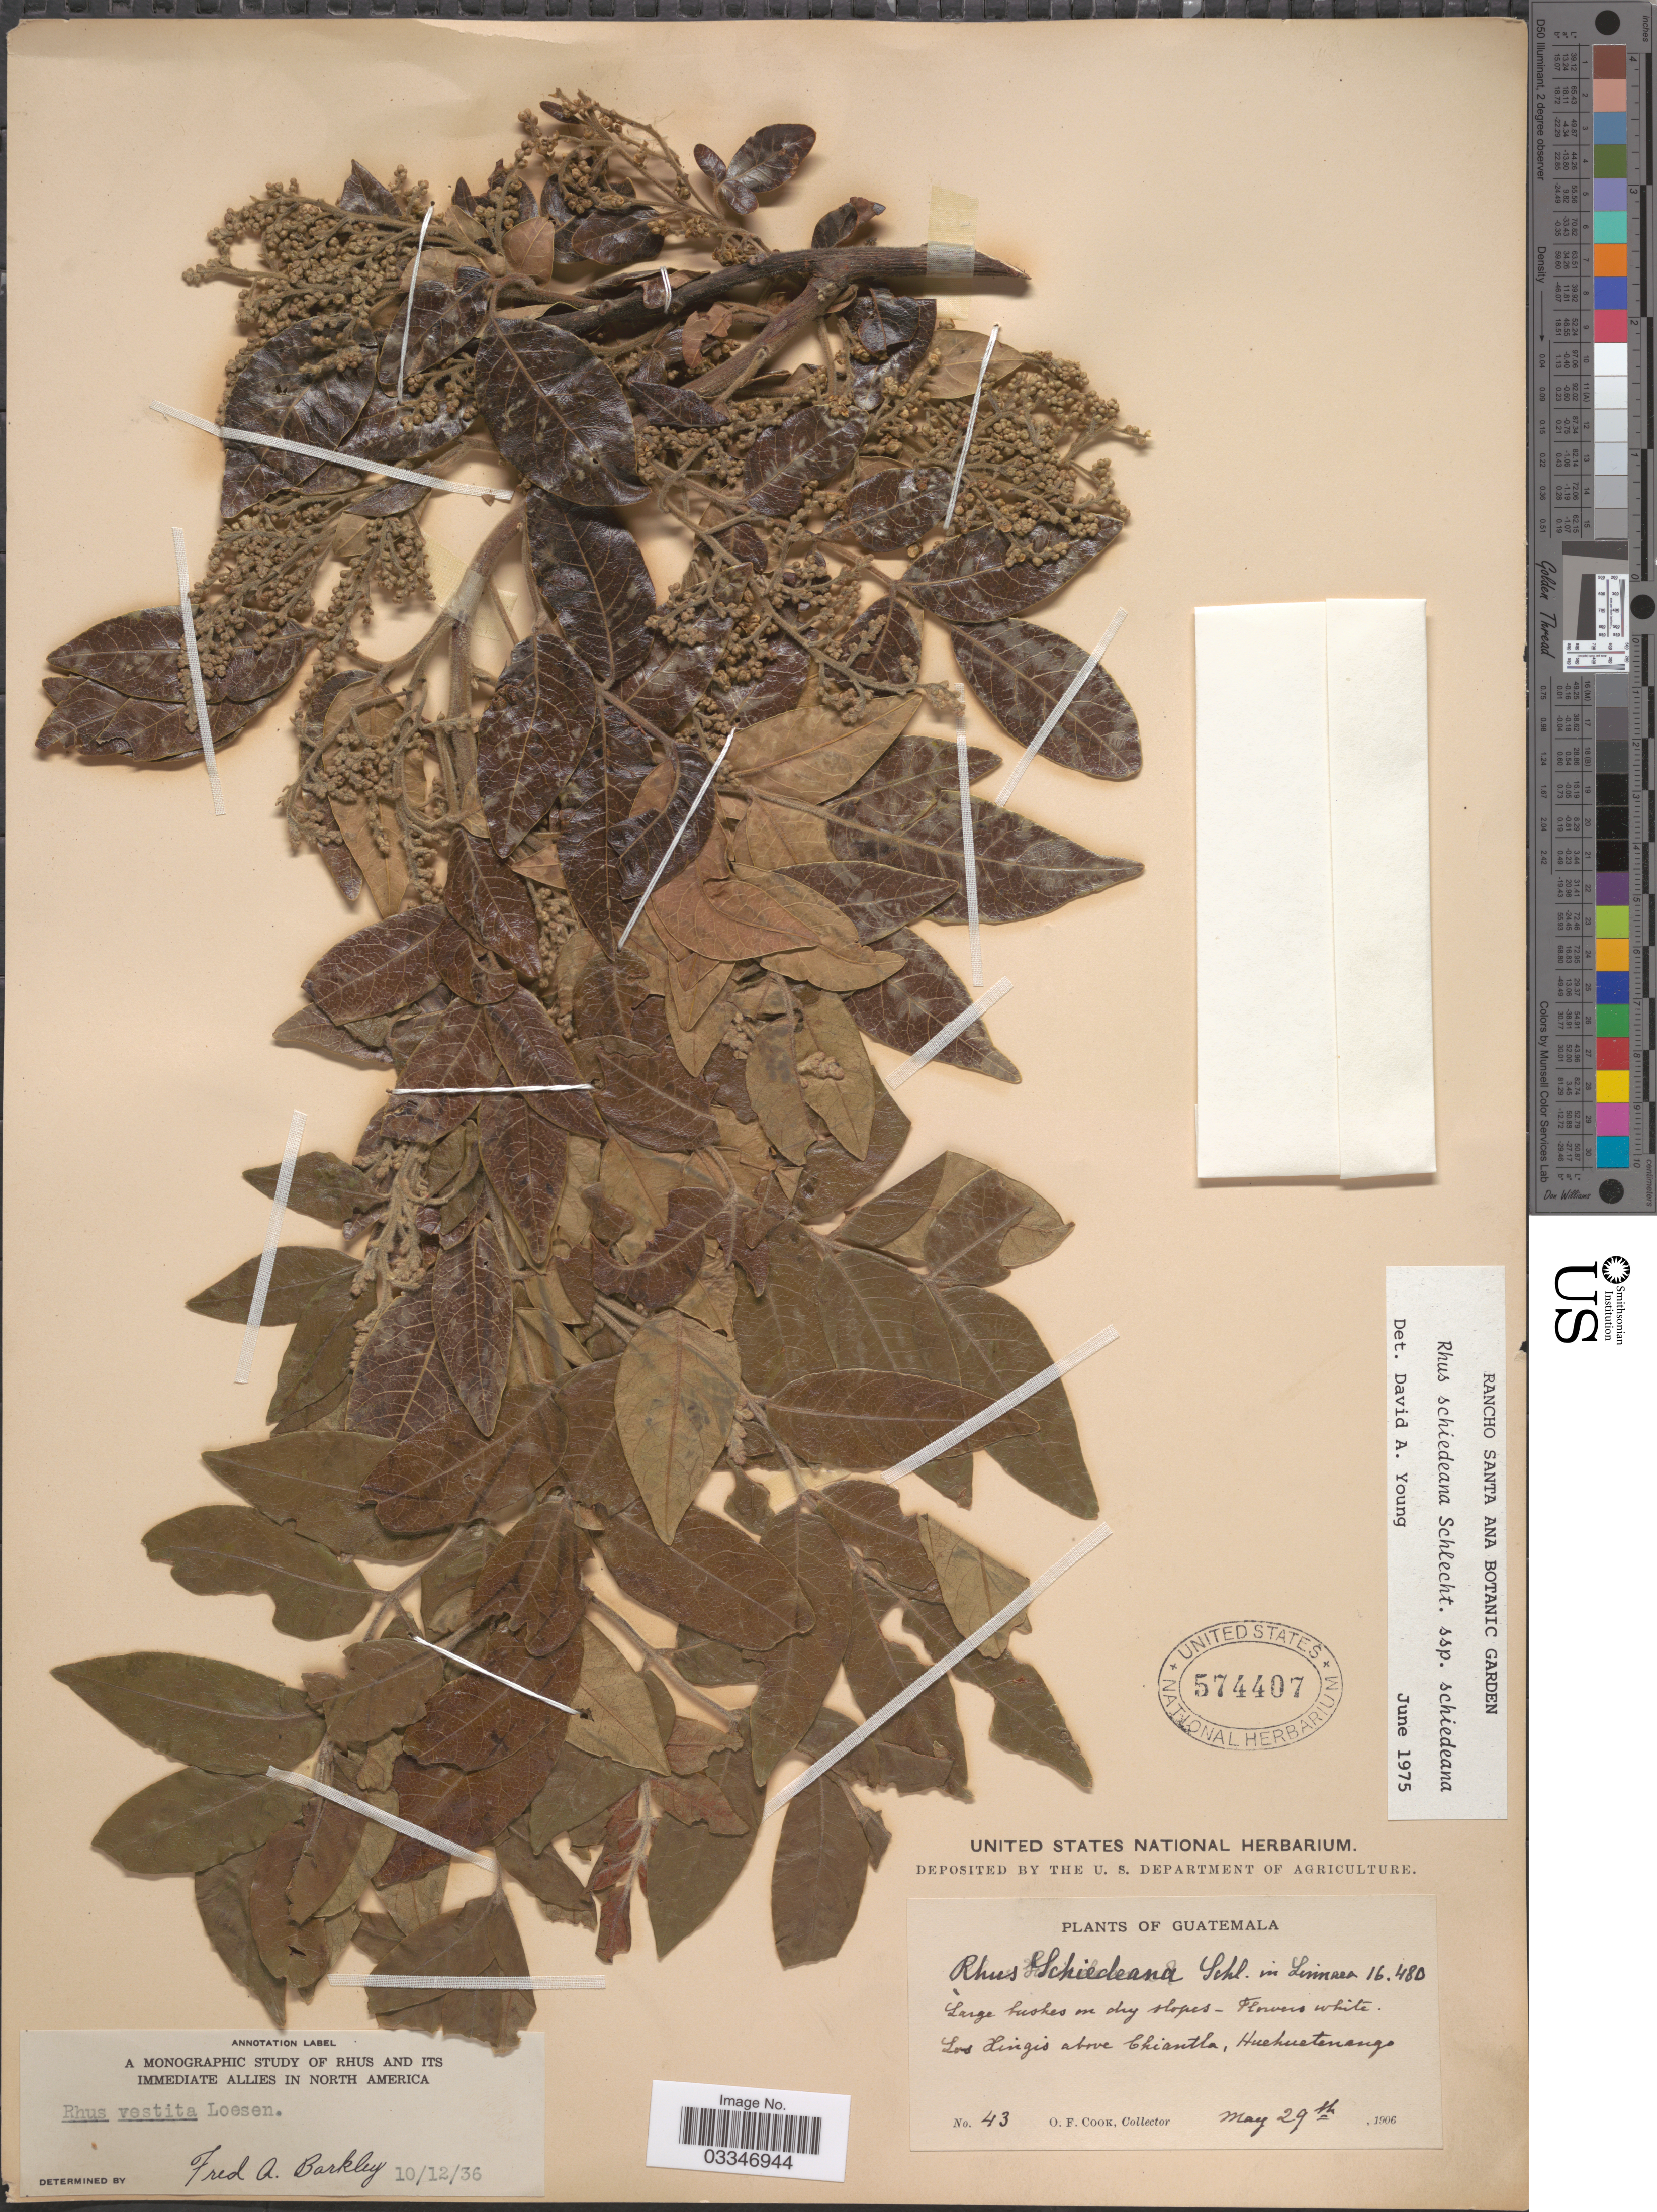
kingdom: Plantae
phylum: Tracheophyta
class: Magnoliopsida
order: Sapindales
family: Anacardiaceae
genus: Rhus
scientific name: Rhus schiedeana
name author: Schltdl.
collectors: O. F. Cook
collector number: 43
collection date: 1906-05-29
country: Guatemala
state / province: Huehuetenango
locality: Los Hongos above Chiantla.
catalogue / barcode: US 574407